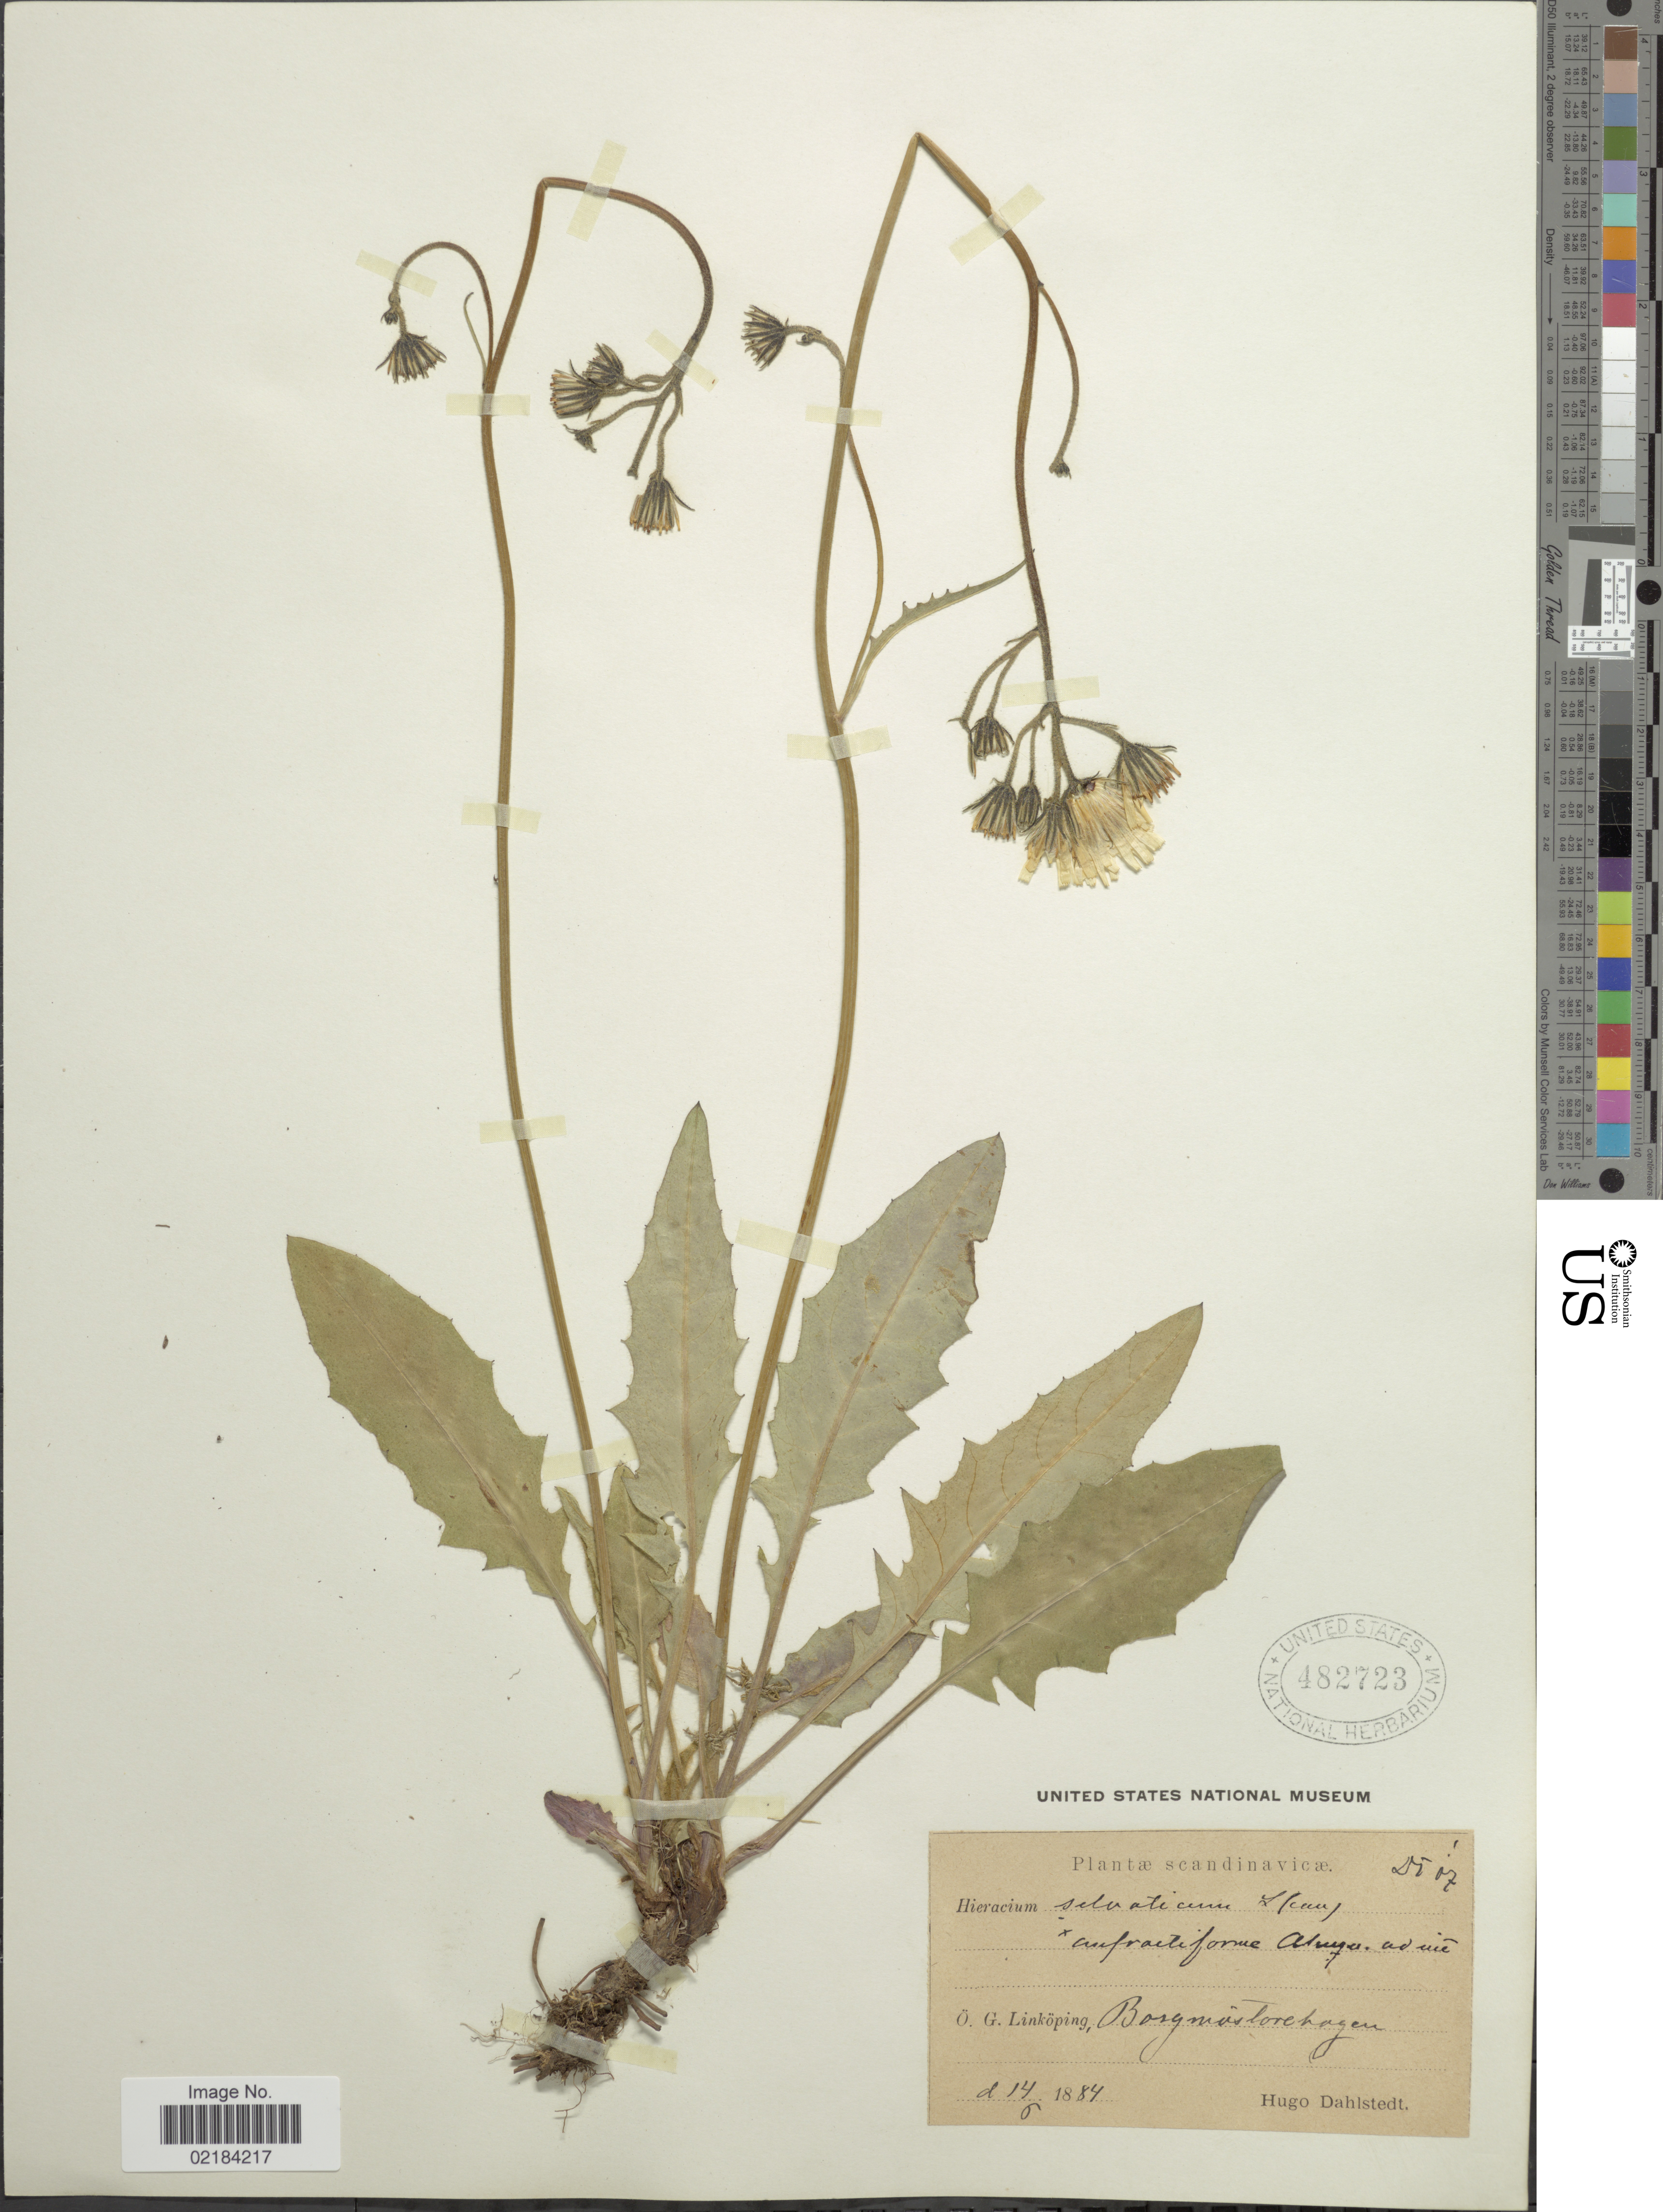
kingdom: Plantae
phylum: Tracheophyta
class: Magnoliopsida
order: Asterales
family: Asteraceae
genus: Hieracium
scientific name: Hieracium sylvaticum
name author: (L.) Gouan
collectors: H. G. Dahlstedt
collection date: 1884-06-14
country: Sweden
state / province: Östergötland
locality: Linköpig, Borg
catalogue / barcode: US 482723